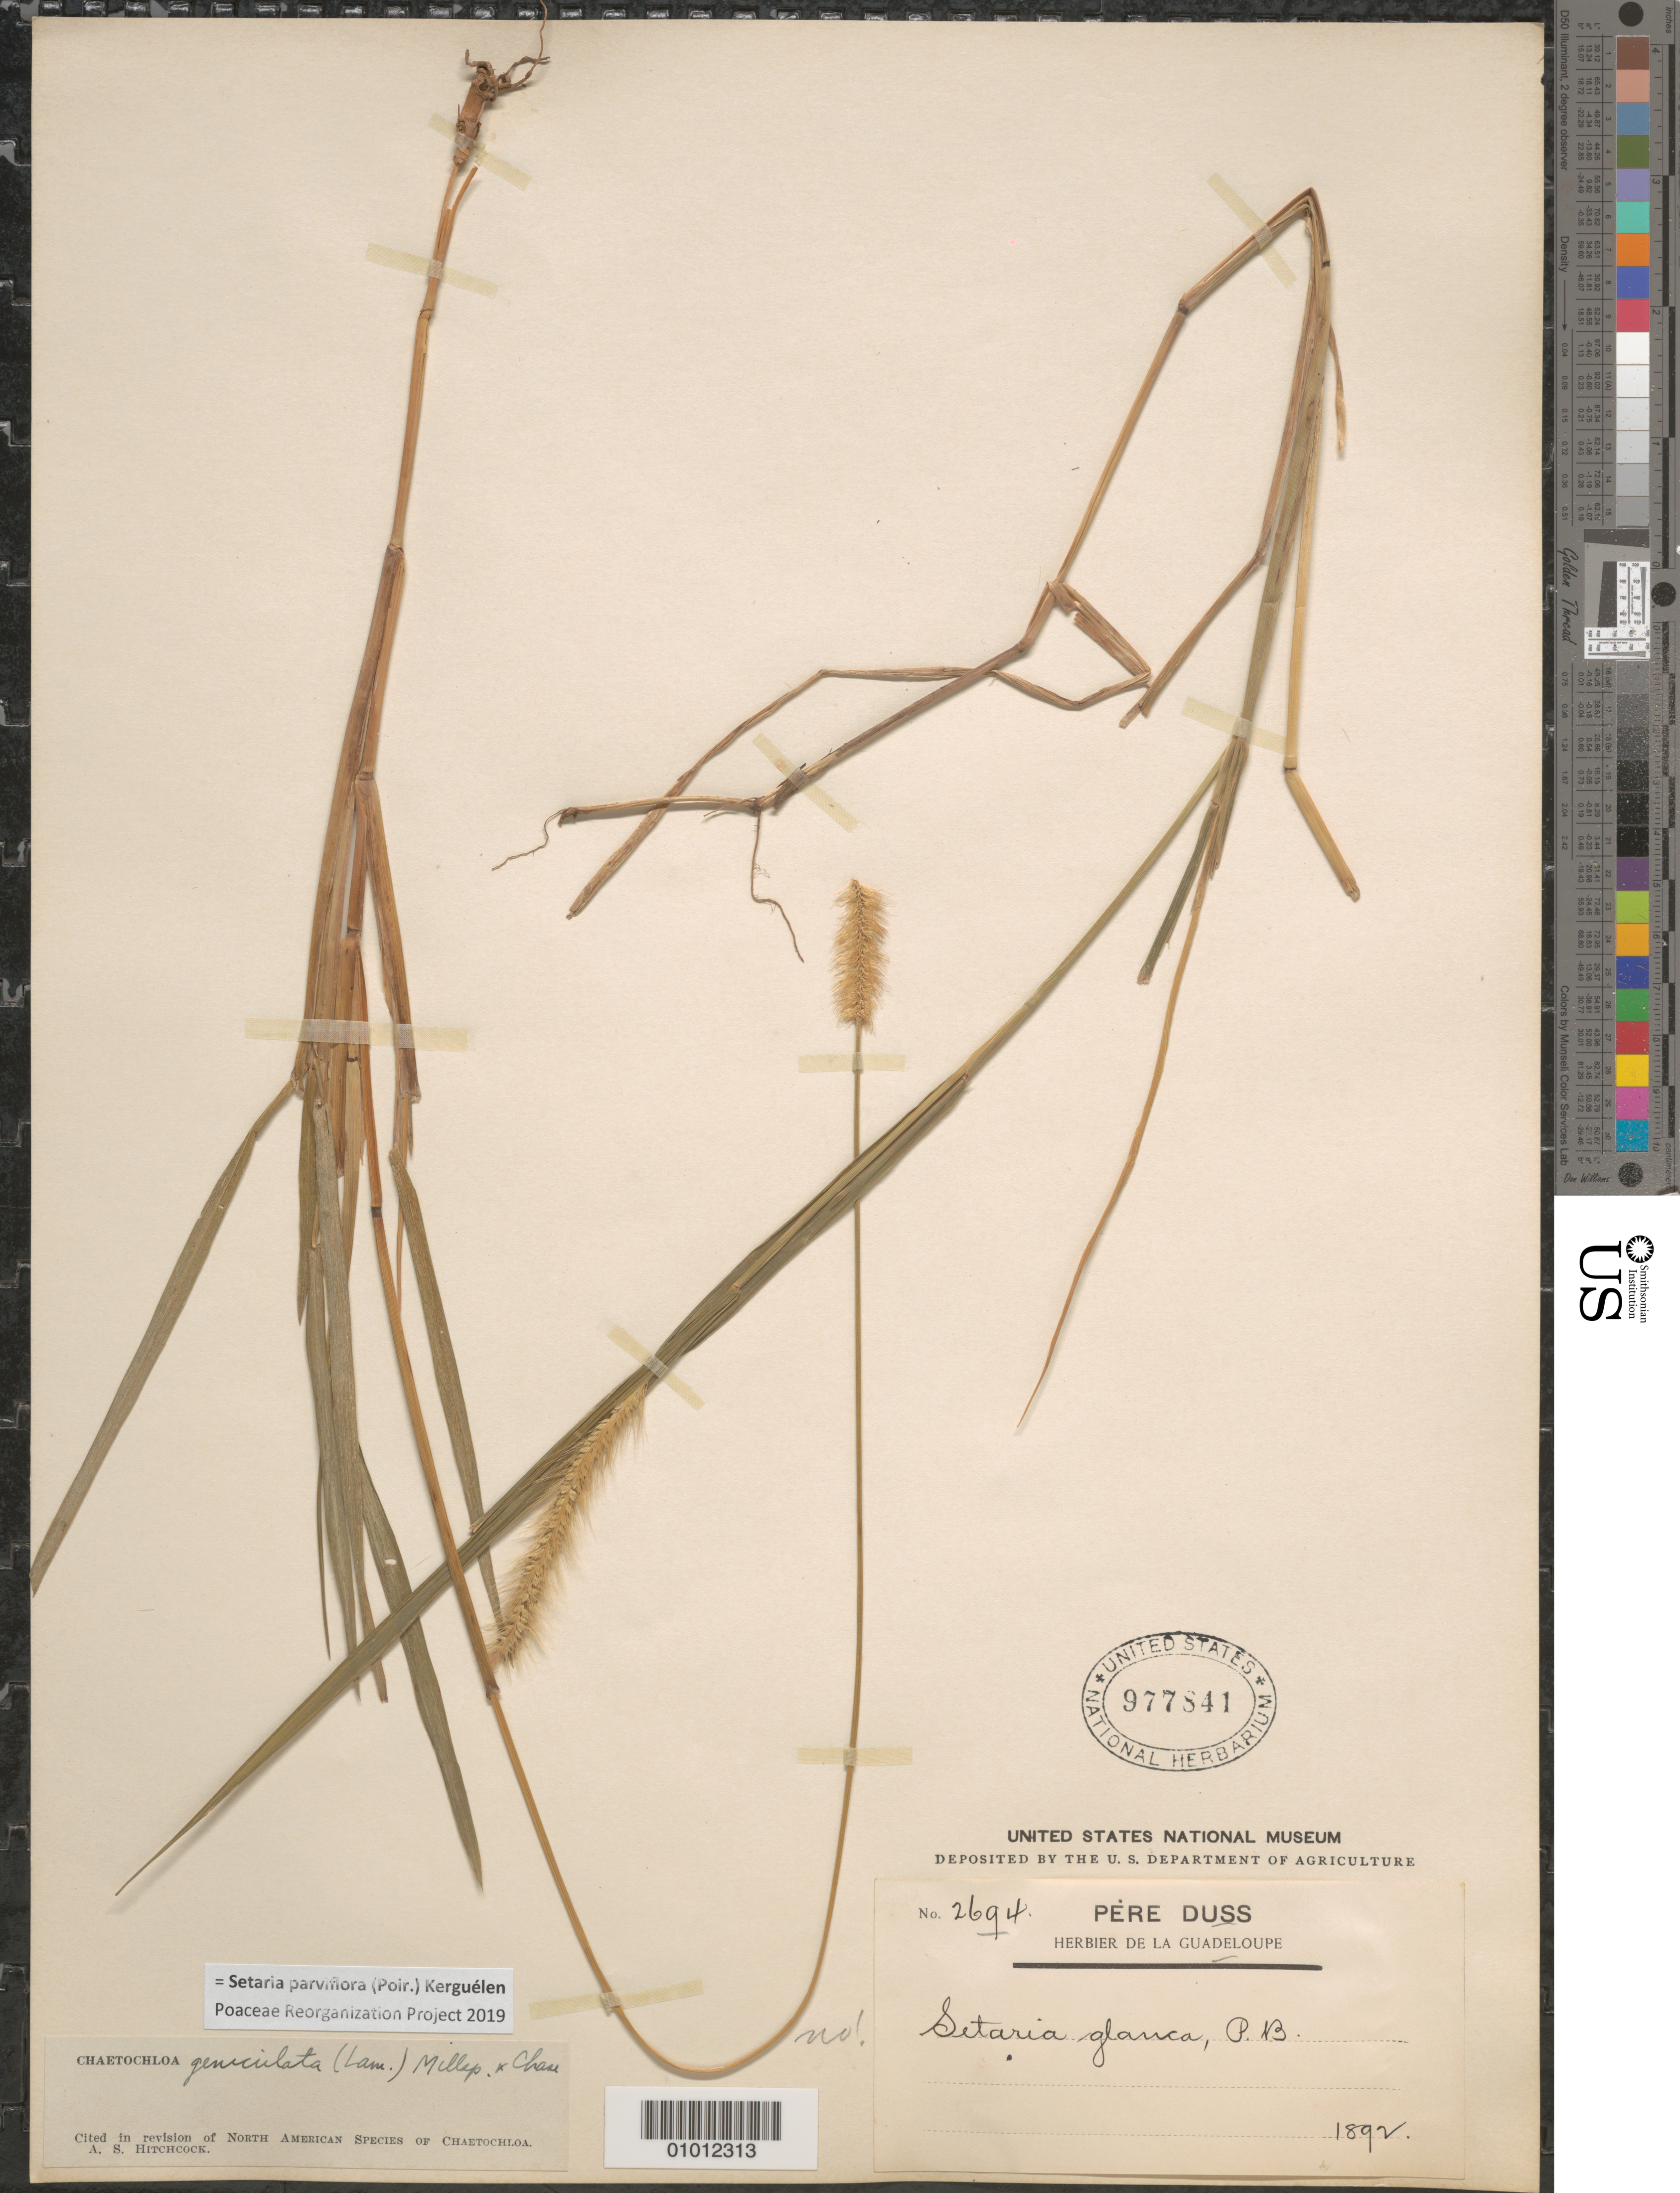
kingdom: Plantae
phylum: Tracheophyta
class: Liliopsida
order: Poales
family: Poaceae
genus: Setaria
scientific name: Setaria parviflora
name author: (Poir.) Kerguélen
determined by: Poaceae Reorganization Project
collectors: Père Duss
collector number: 2694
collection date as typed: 1892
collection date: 1892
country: Guadeloupe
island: Basse Terre [Guadeloupe]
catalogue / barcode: US 977841